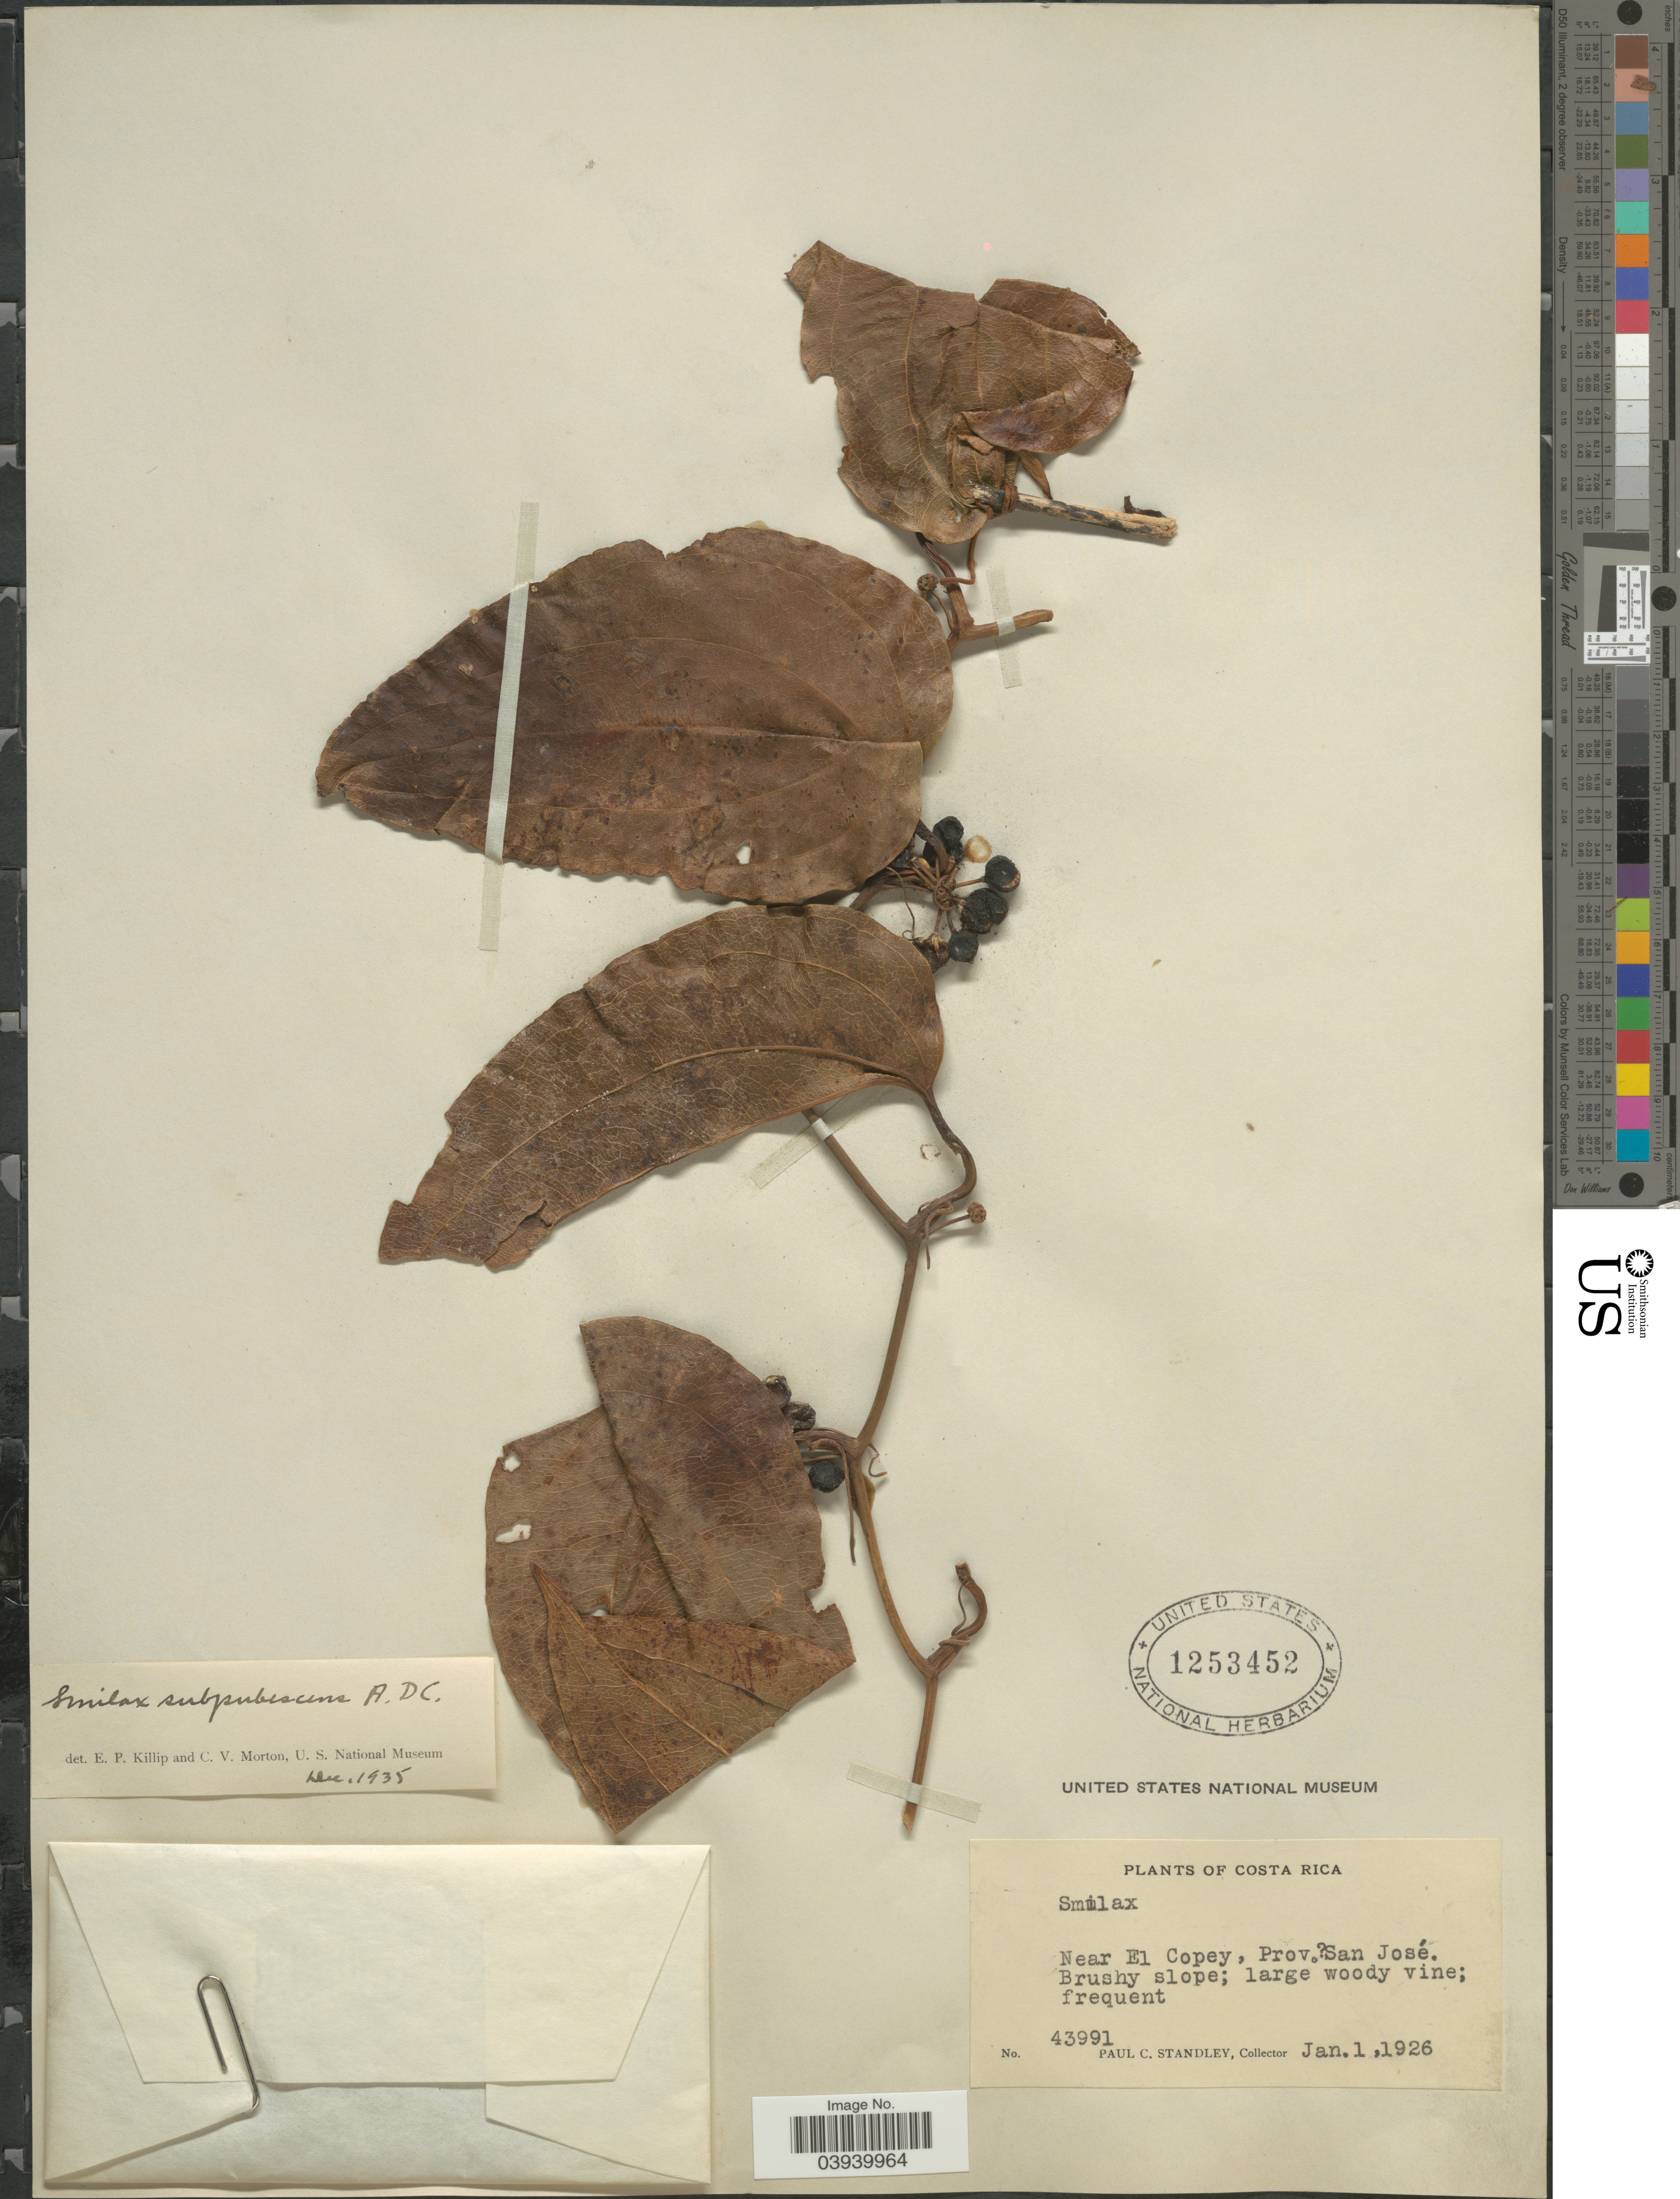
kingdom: Plantae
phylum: Tracheophyta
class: Liliopsida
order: Liliales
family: Smilacaceae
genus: Smilax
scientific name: Smilax subpubescens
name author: A. DC.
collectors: P. C. Standley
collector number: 43991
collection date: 1926-01-01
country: Costa Rica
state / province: San José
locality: Near El Copey.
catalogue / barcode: US 1253452